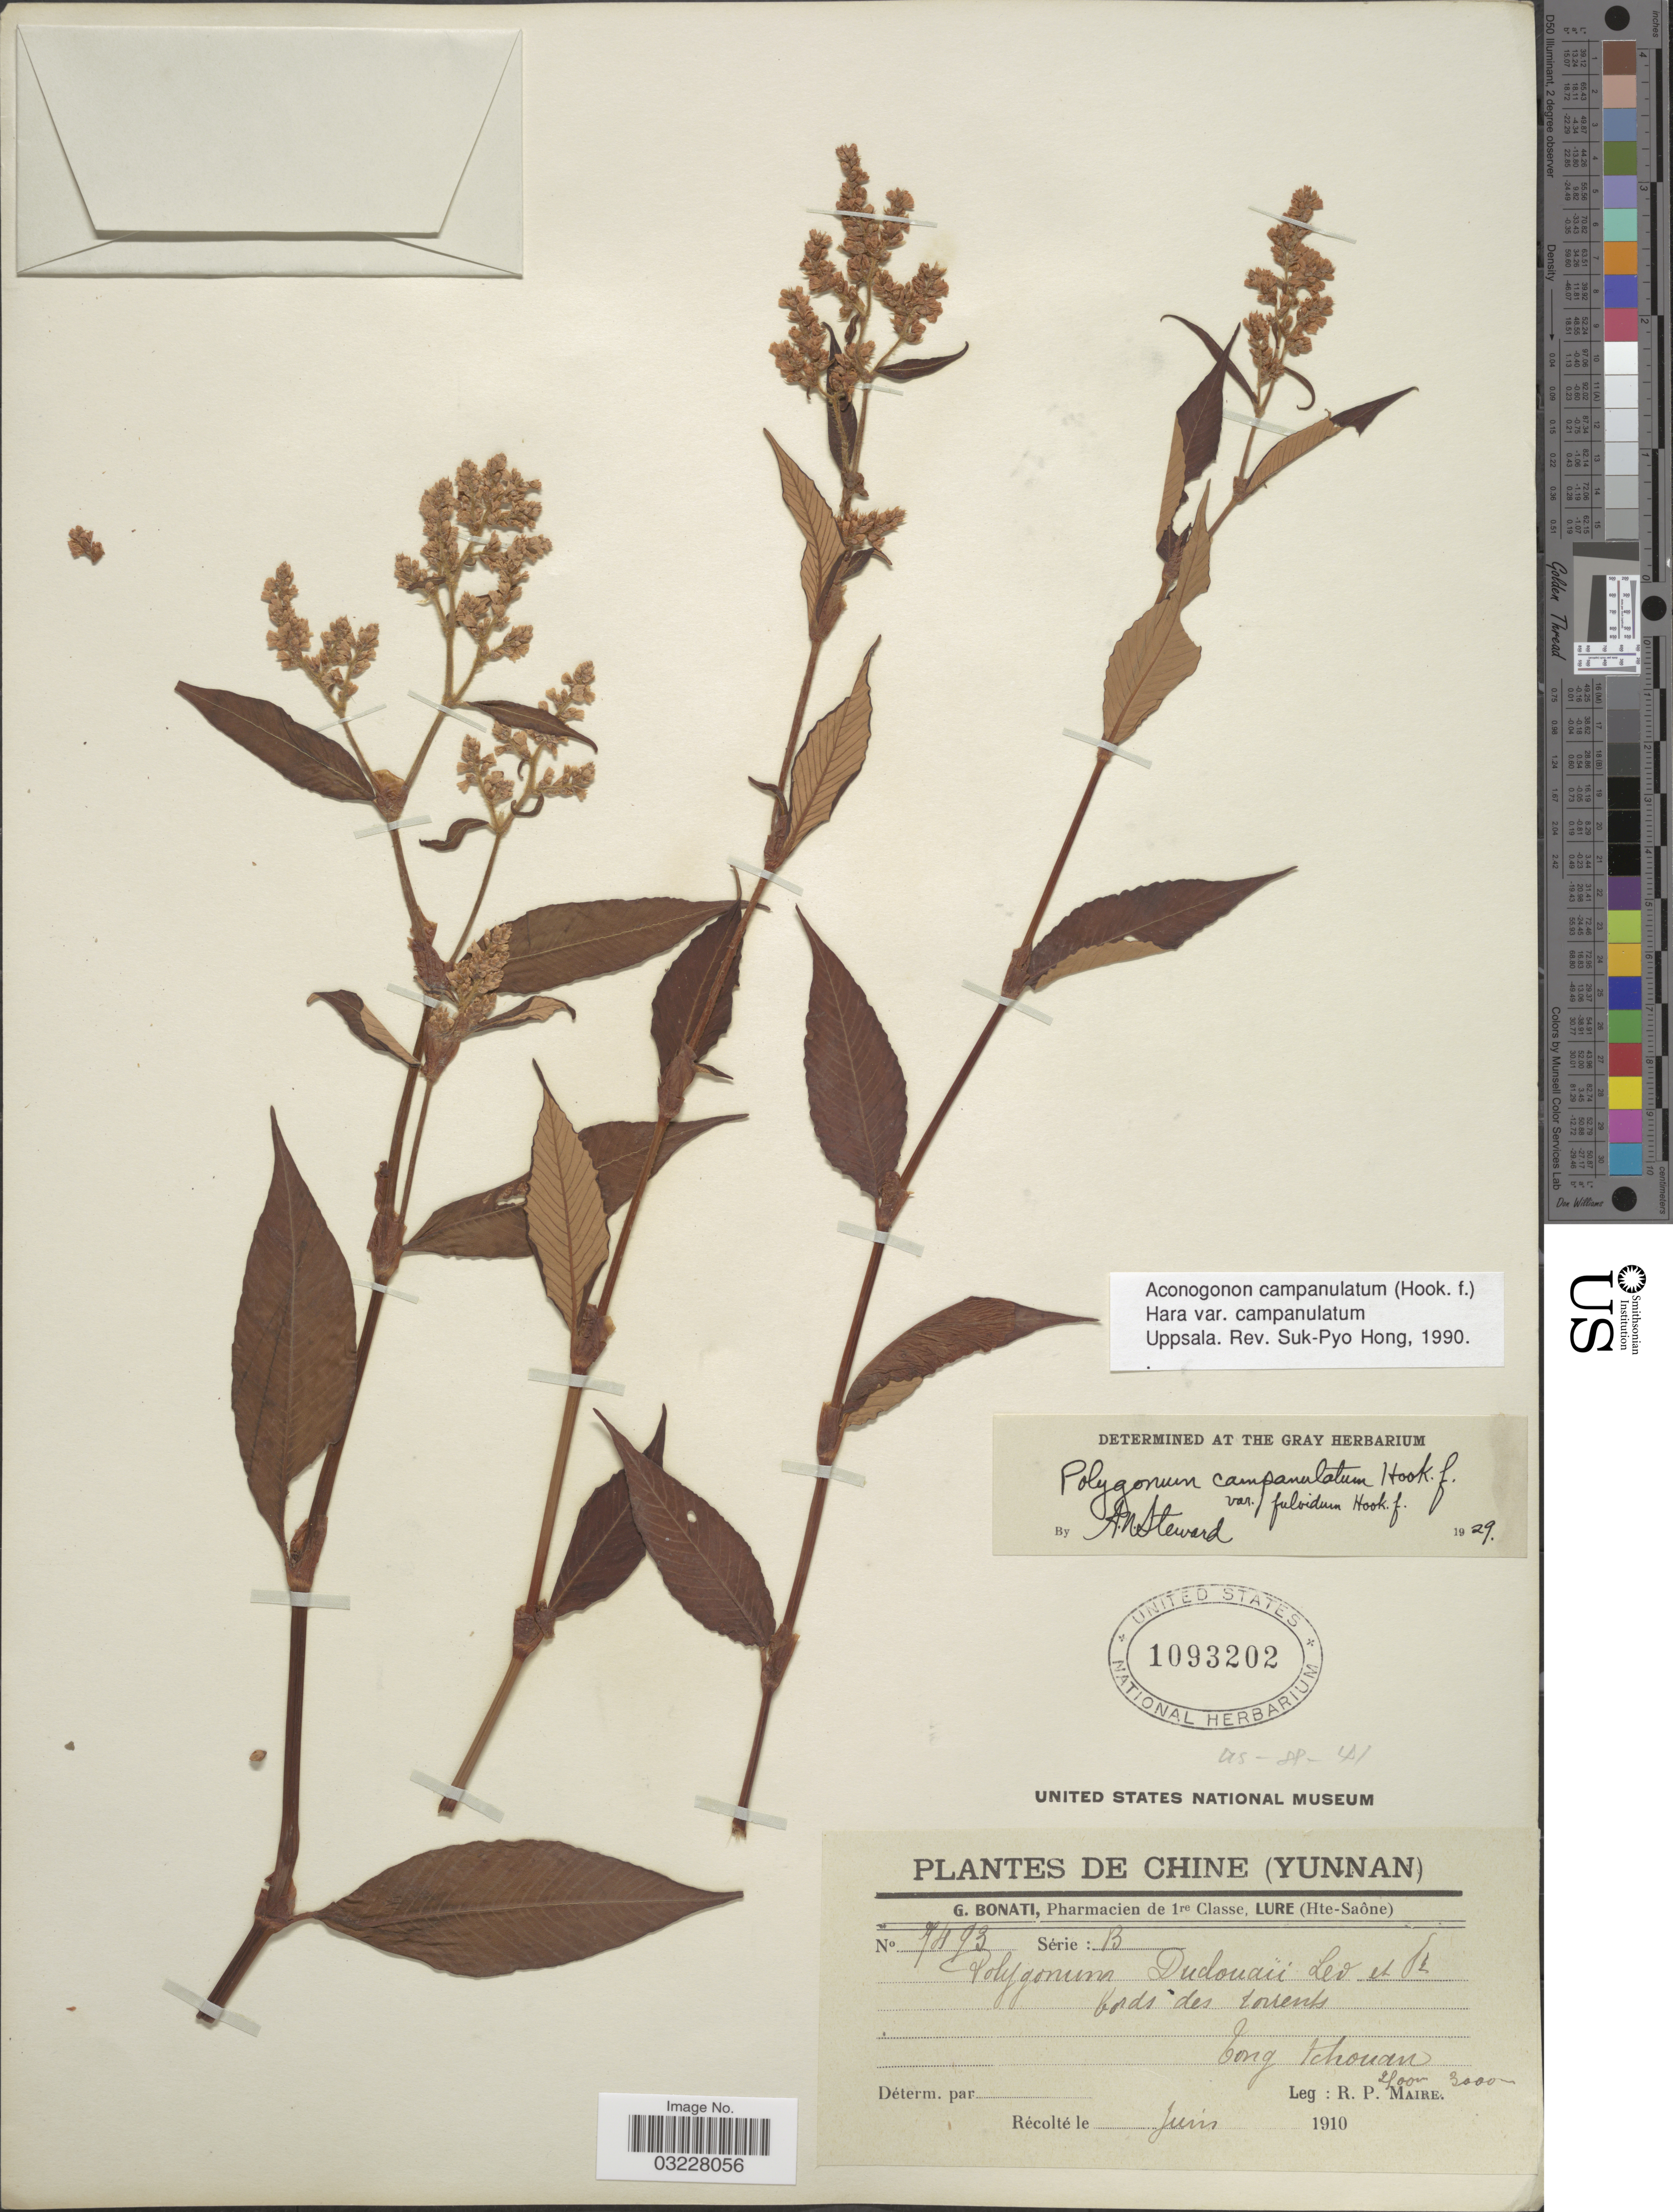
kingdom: Plantae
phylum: Tracheophyta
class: Magnoliopsida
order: Caryophyllales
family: Polygonaceae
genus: Koenigia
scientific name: Koenigia campanulata var. campanulata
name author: (Hook. f.) T.M. Schust. & Reveal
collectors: R.-P. Maire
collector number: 7493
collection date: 1910-06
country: China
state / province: Yunnan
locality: Tong Tchouan.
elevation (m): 2800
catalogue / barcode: US 1093202